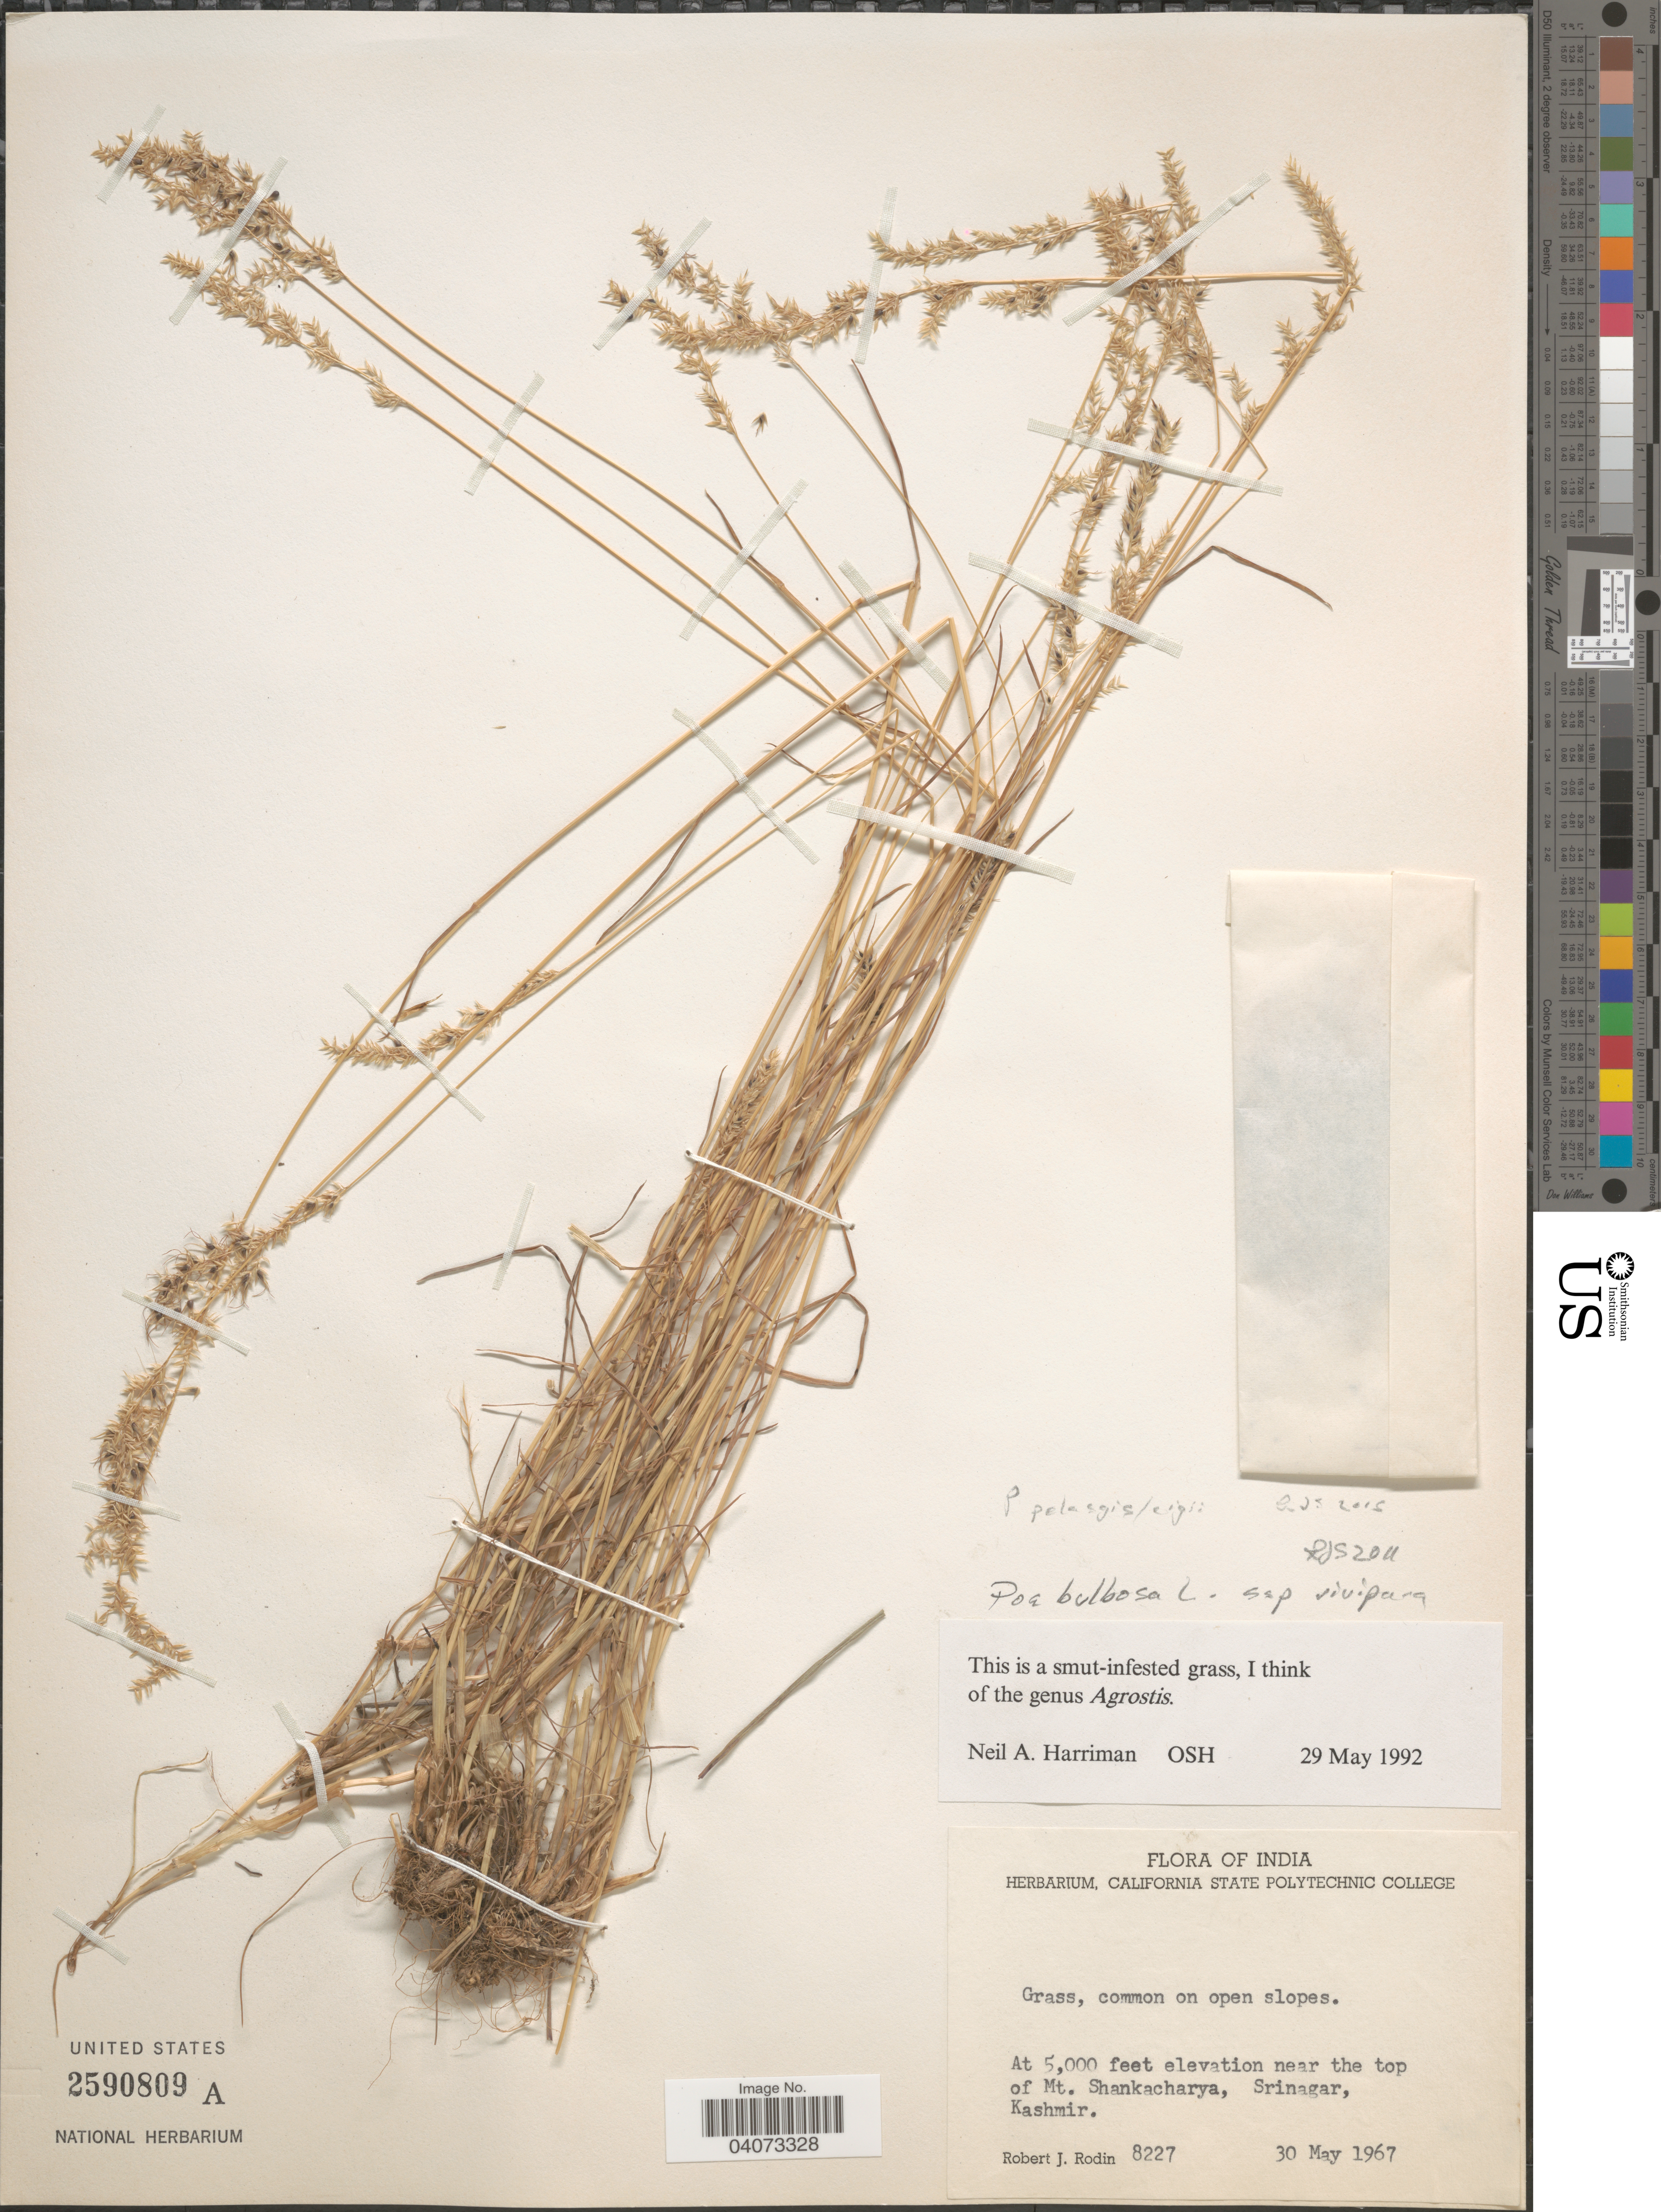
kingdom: Plantae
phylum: Tracheophyta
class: Liliopsida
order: Poales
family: Poaceae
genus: Poa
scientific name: Poa bactriana var. vivipara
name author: Tzvelev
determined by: Soreng, Robert J., Research Associate (BOT), Smithsonian Institution - National Museum of Natural History (UNITED STATES)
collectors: R. J. Rodin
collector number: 8227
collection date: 1967-05-30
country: India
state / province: Jammu and Kashmir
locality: Near the top of Mt. Shankacharya, Srinagar, Kashmir.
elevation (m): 1524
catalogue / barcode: US 2590809A